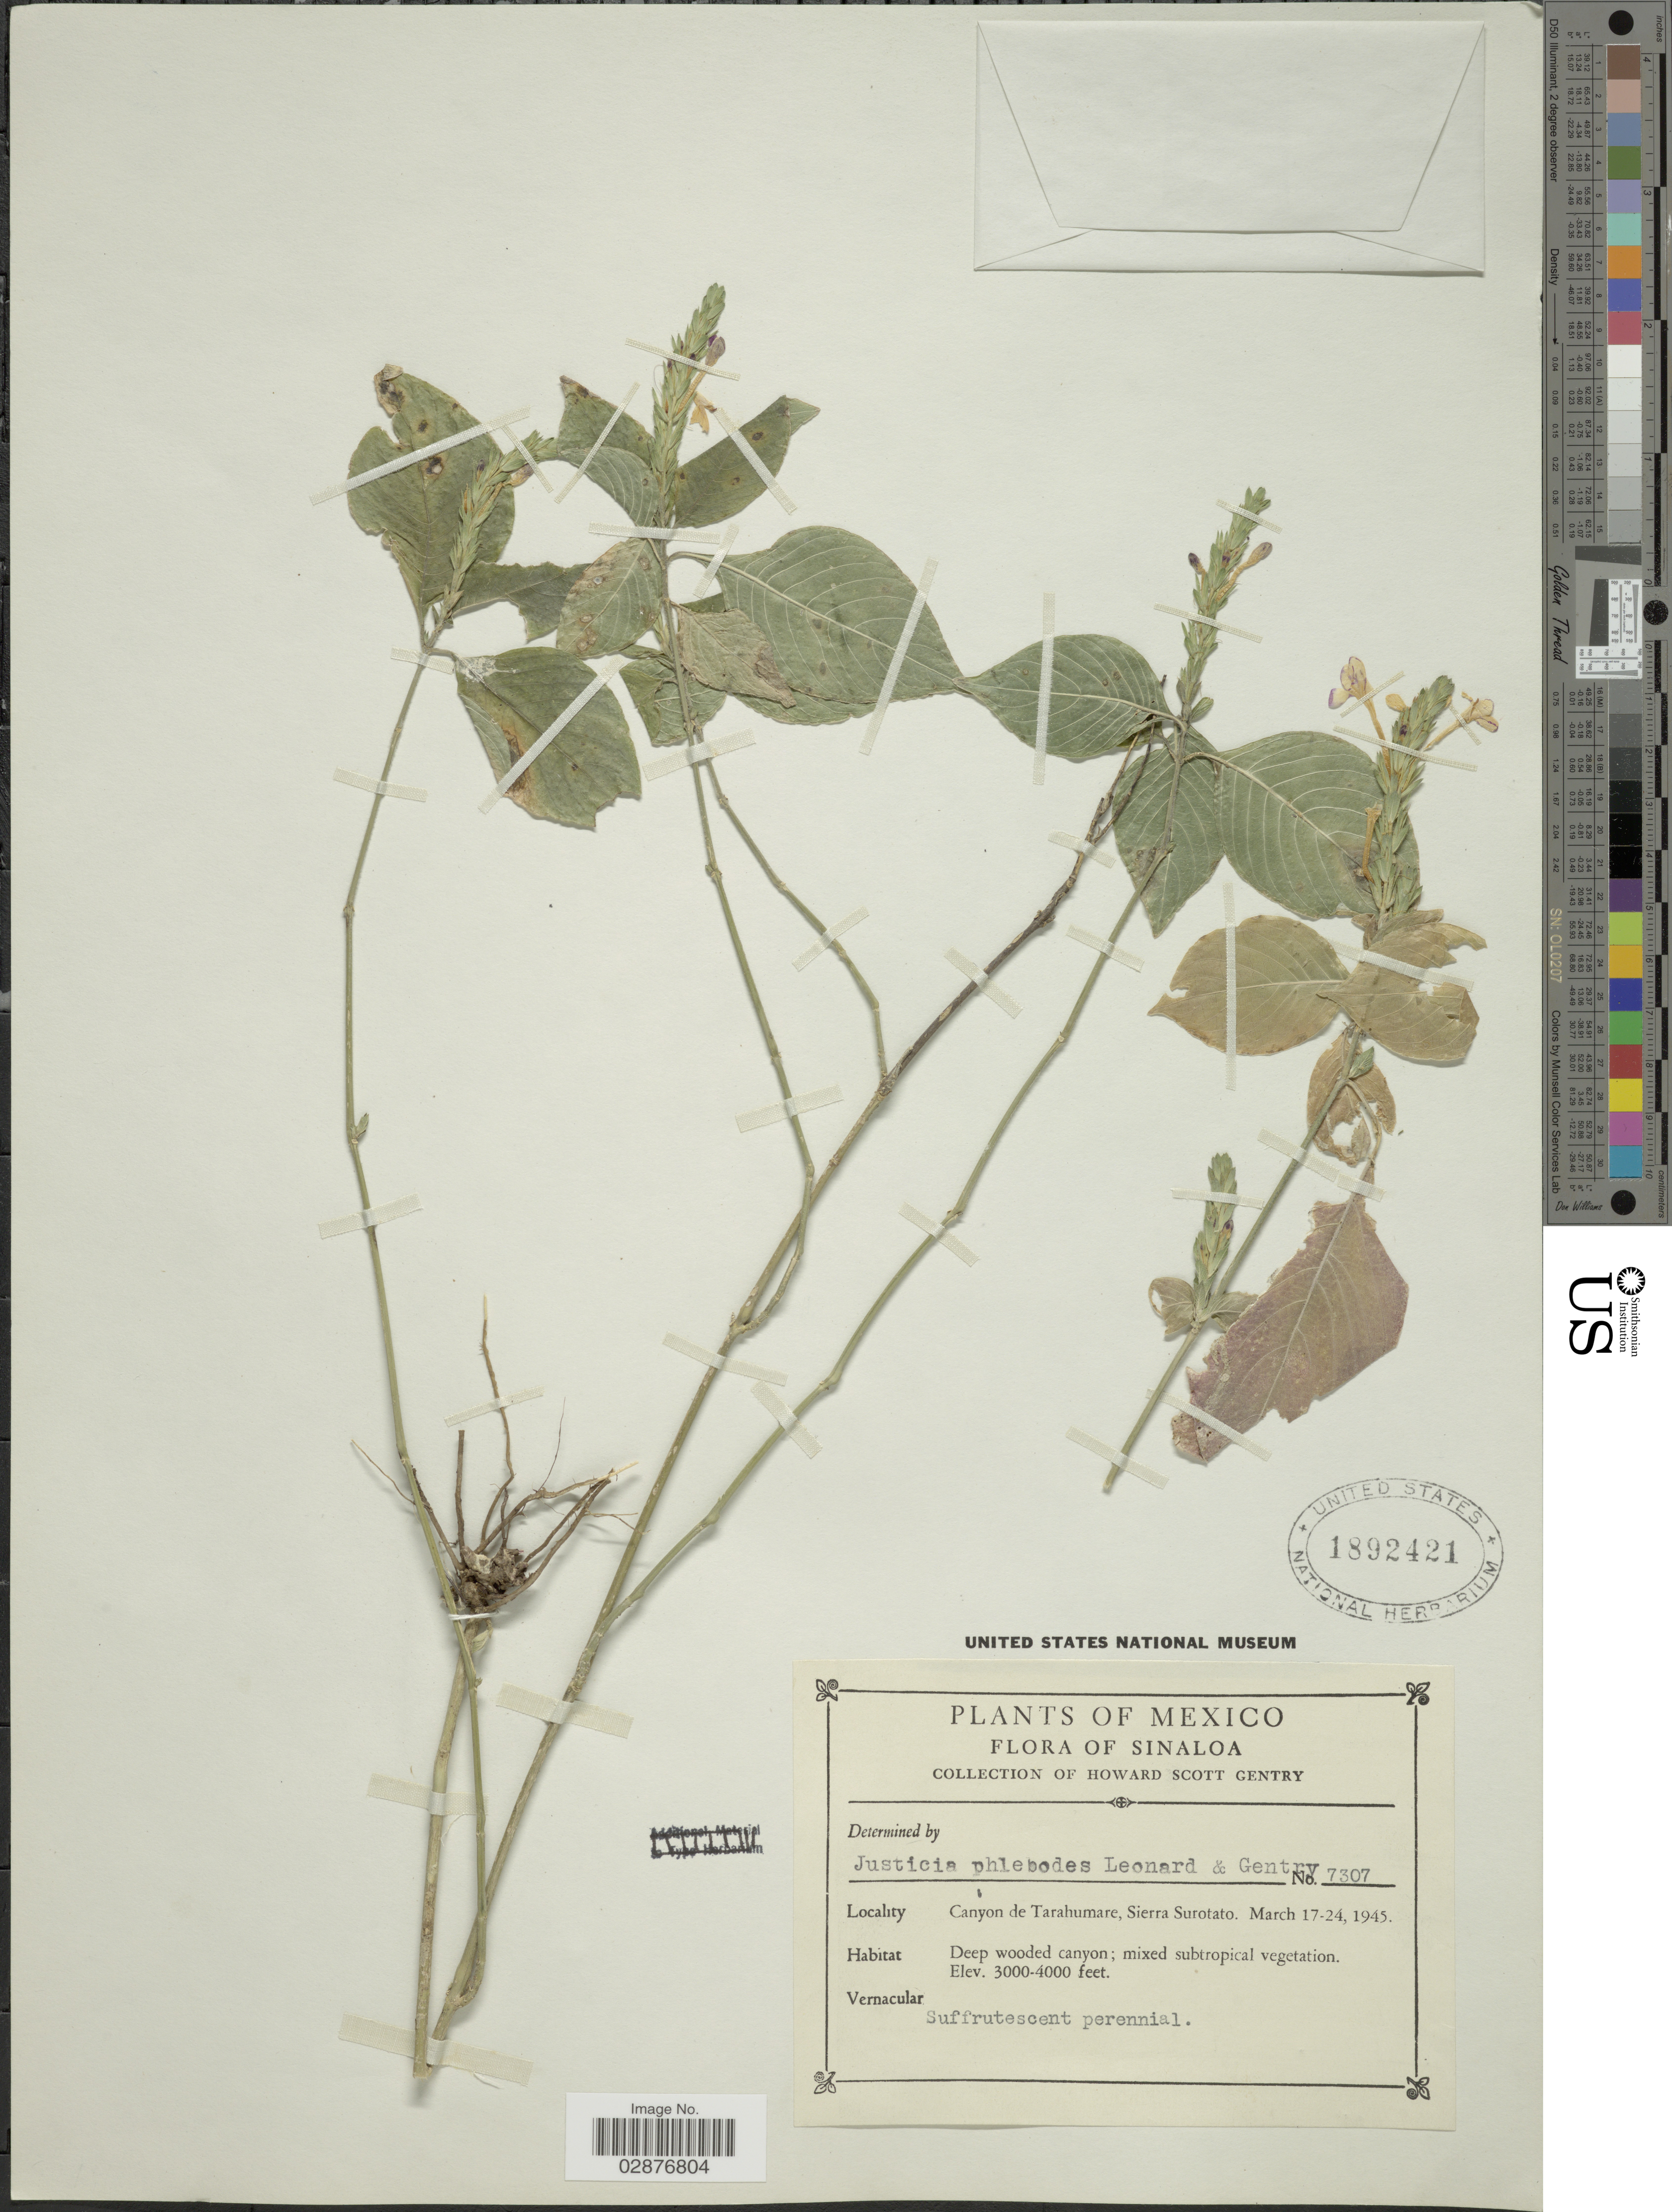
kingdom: Plantae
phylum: Tracheophyta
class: Magnoliopsida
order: Lamiales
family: Acanthaceae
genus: Justicia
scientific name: Justicia phlebodes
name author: Leonard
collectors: H. S. Gentry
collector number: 7307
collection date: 1945-03-17/1945-03-24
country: Mexico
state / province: Sinaloa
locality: Canyon de Tarahumare, Sierra Surotato.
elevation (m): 914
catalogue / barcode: US 1892421